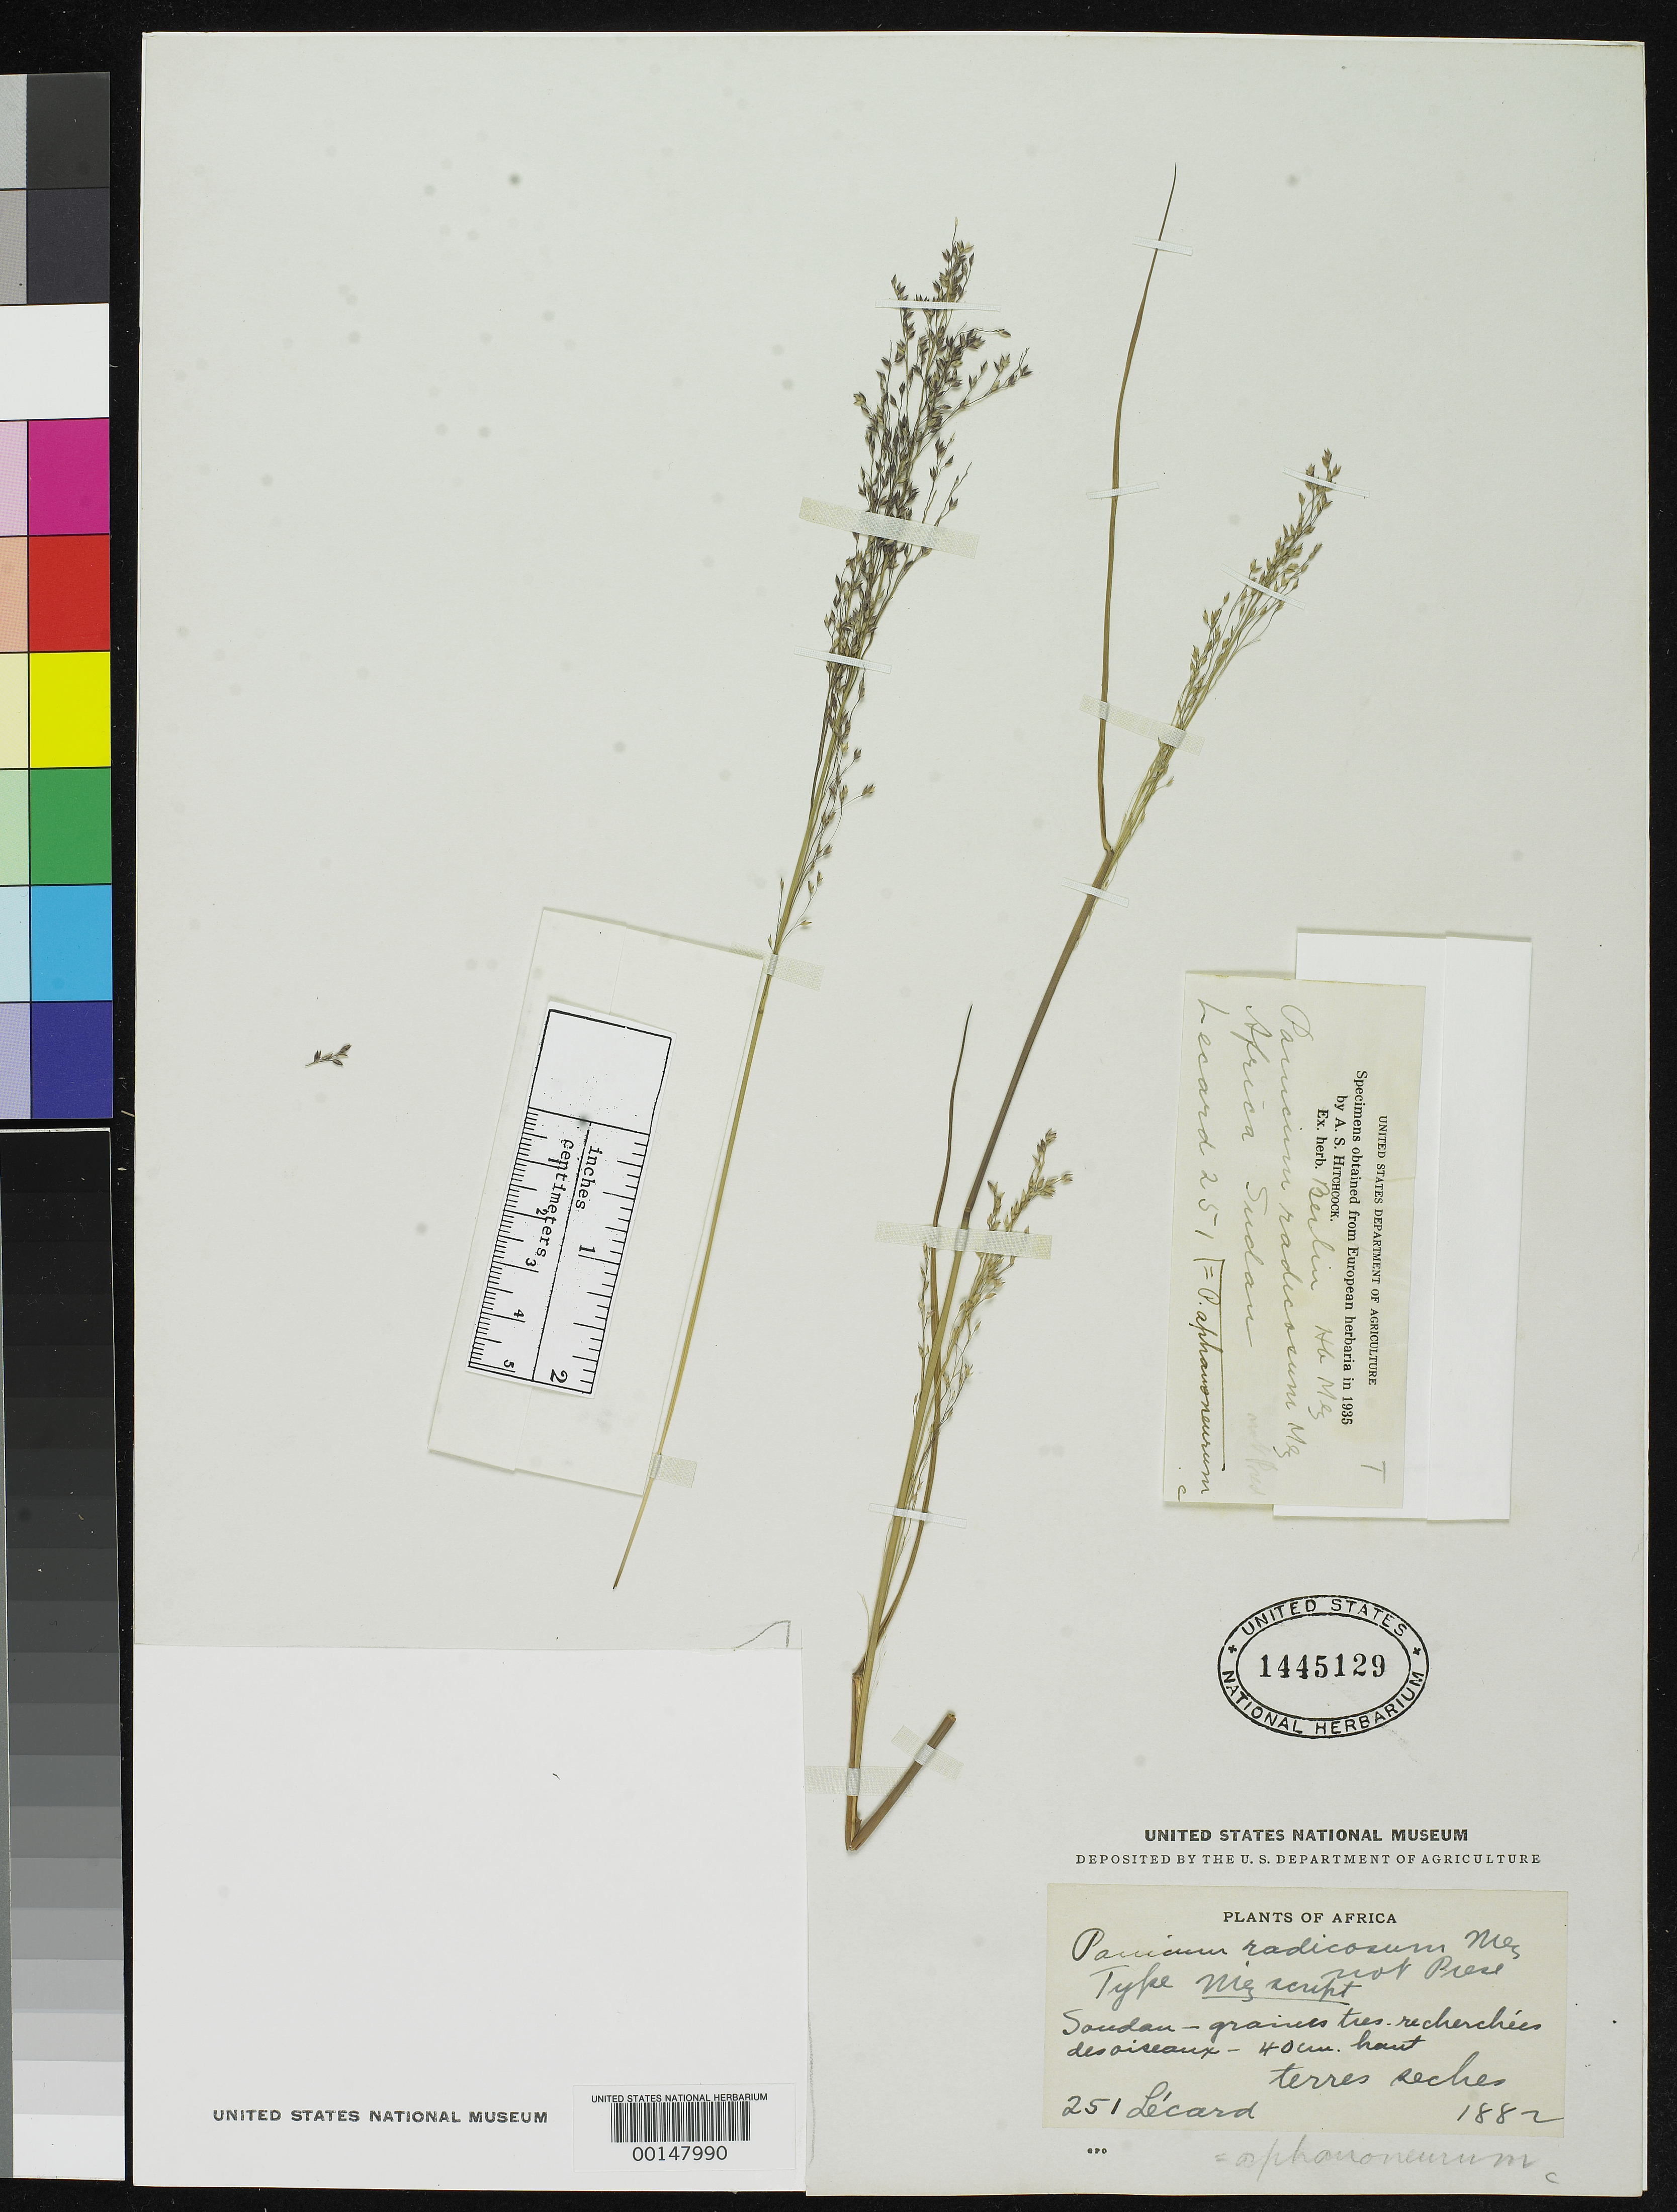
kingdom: Plantae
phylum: Tracheophyta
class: Liliopsida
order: Poales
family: Poaceae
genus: Panicum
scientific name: Panicum radicosum Mez, nom. illeg.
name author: Mez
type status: Type Collection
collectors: T. Lecard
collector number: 251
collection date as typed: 1882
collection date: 1882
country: Sudan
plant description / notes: Fragmentary material of type specimen ex herb. Mez (Berlin). Specimen previously recorded in US Type Register as "holotype", surely in error.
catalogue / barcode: US 1445129